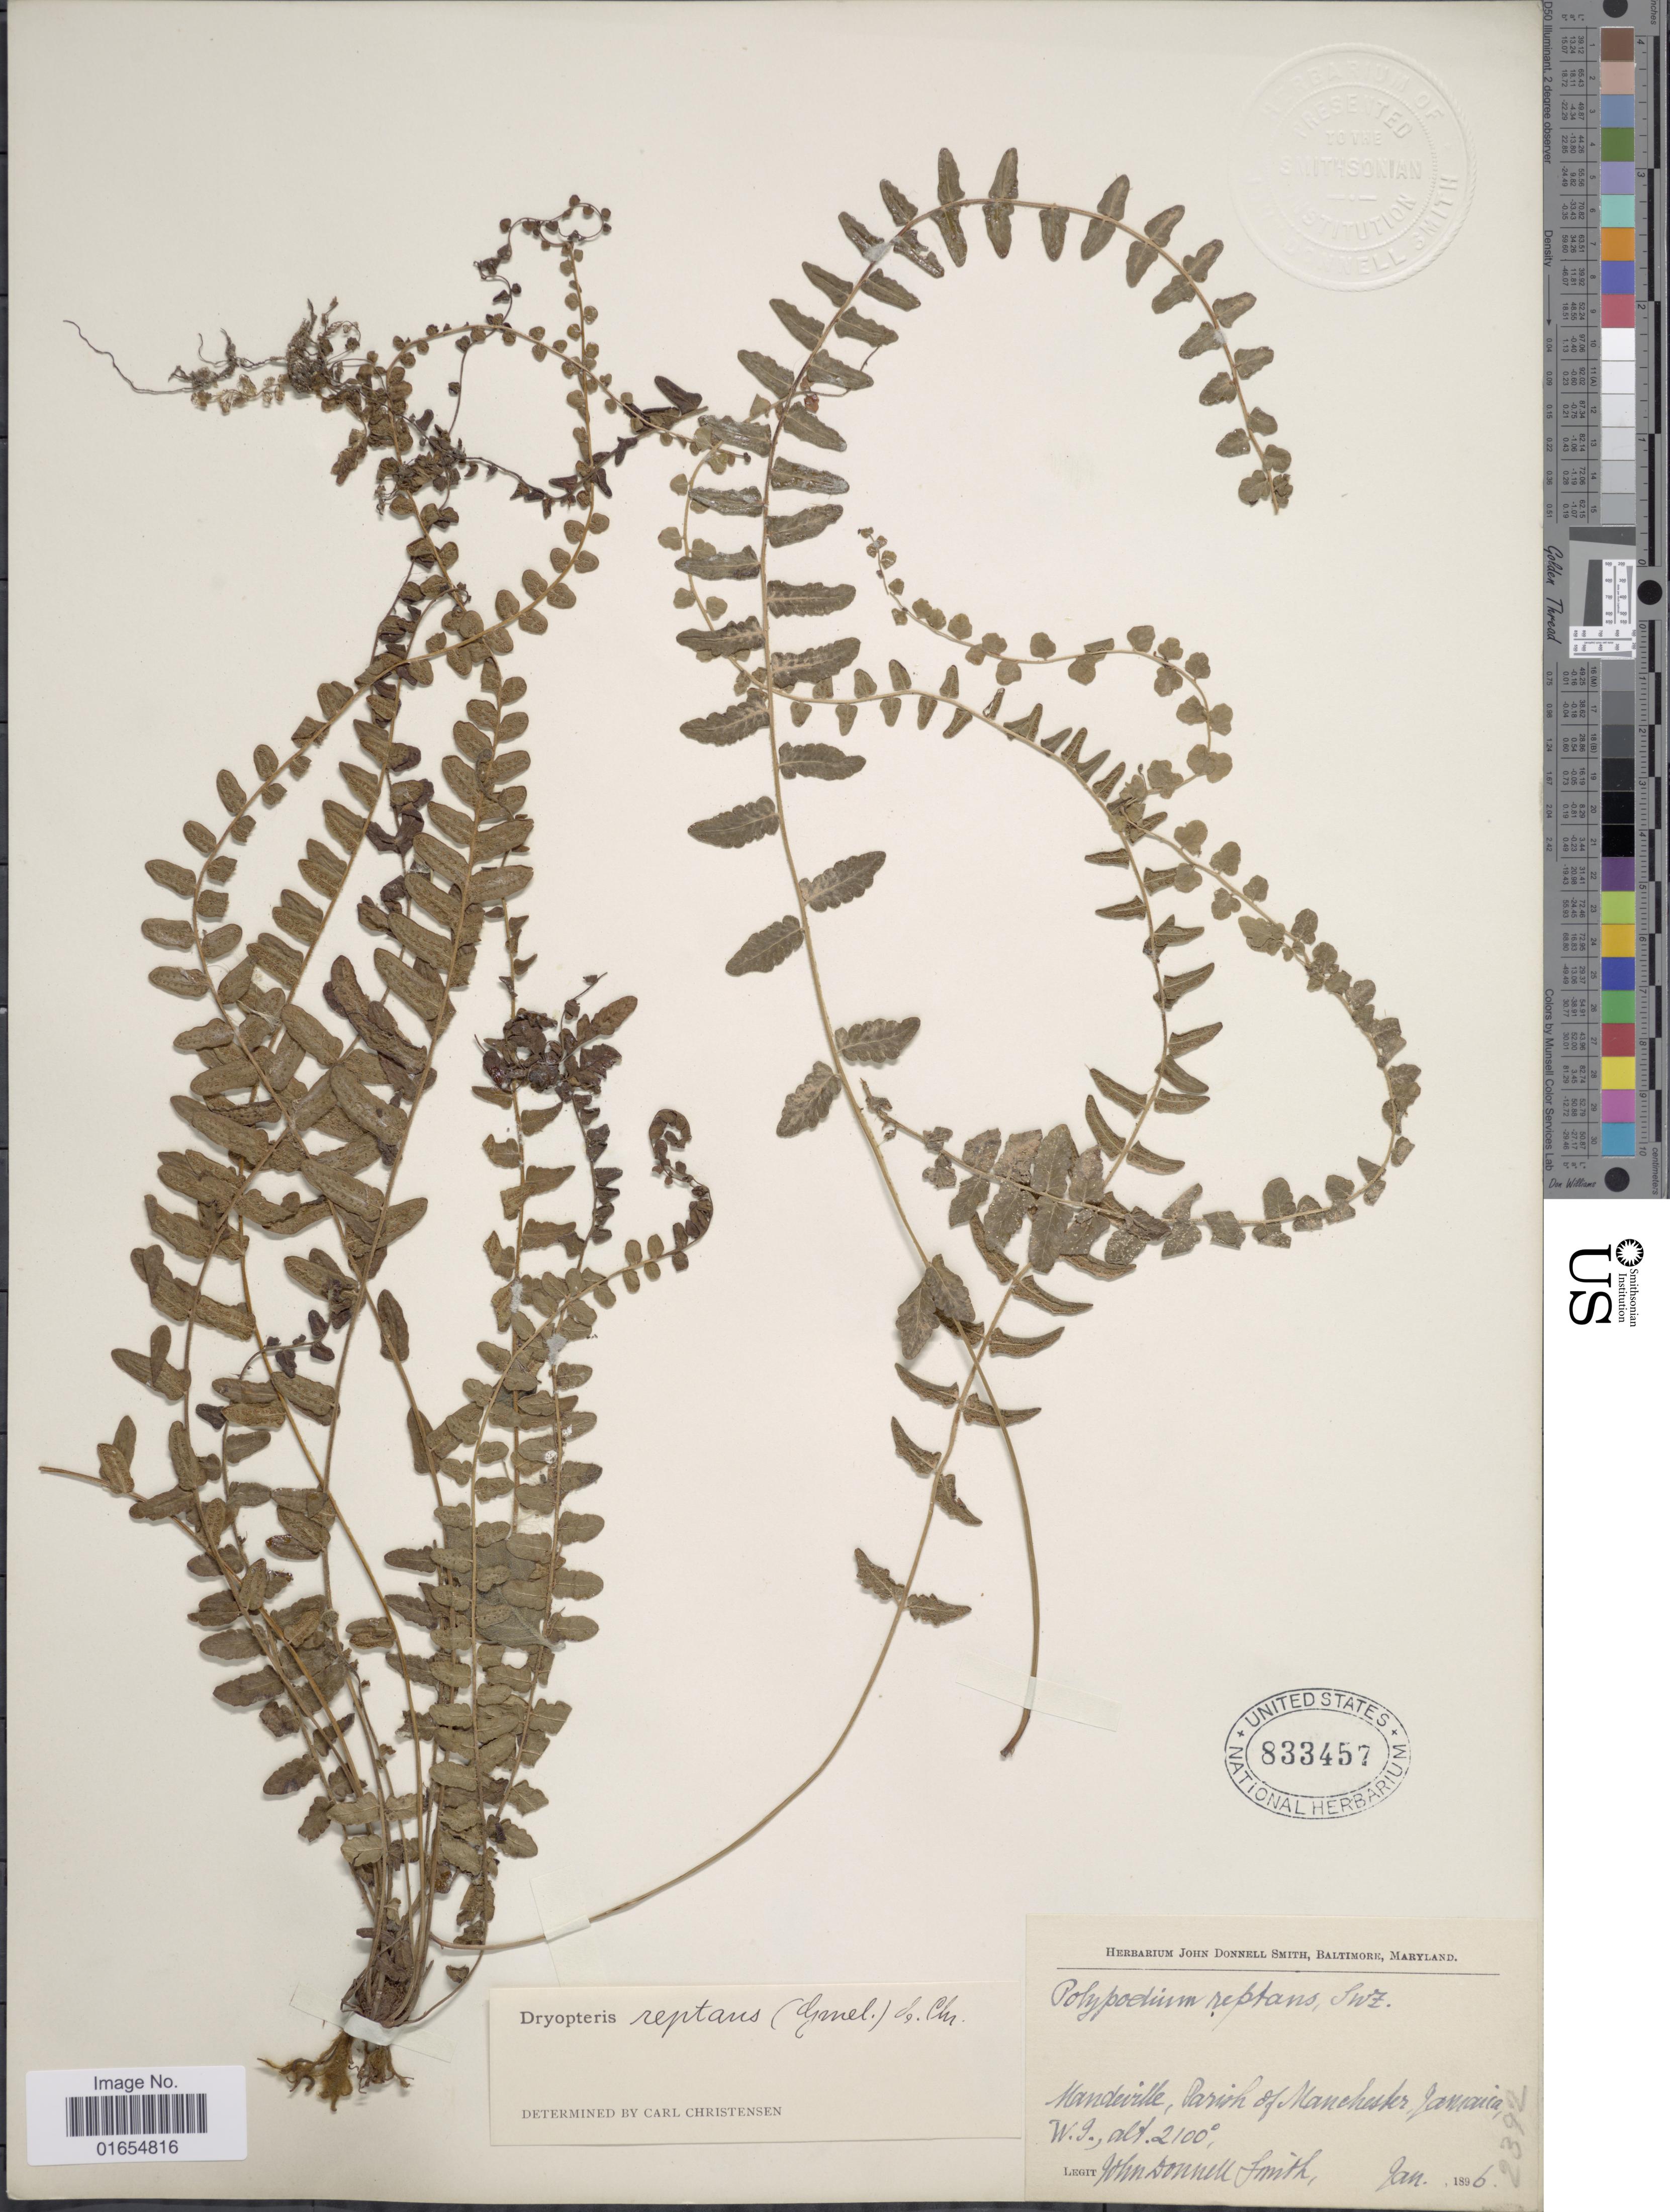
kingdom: Plantae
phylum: Tracheophyta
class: Polypodiopsida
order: Polypodiales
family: Thelypteridaceae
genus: Goniopteris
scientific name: Goniopteris reptans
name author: (J.F. Gmel.) C. Presl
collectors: J. Donnell Smith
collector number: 2392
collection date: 1896-01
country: Jamaica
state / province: Manchester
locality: Mandeville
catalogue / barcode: US 833457